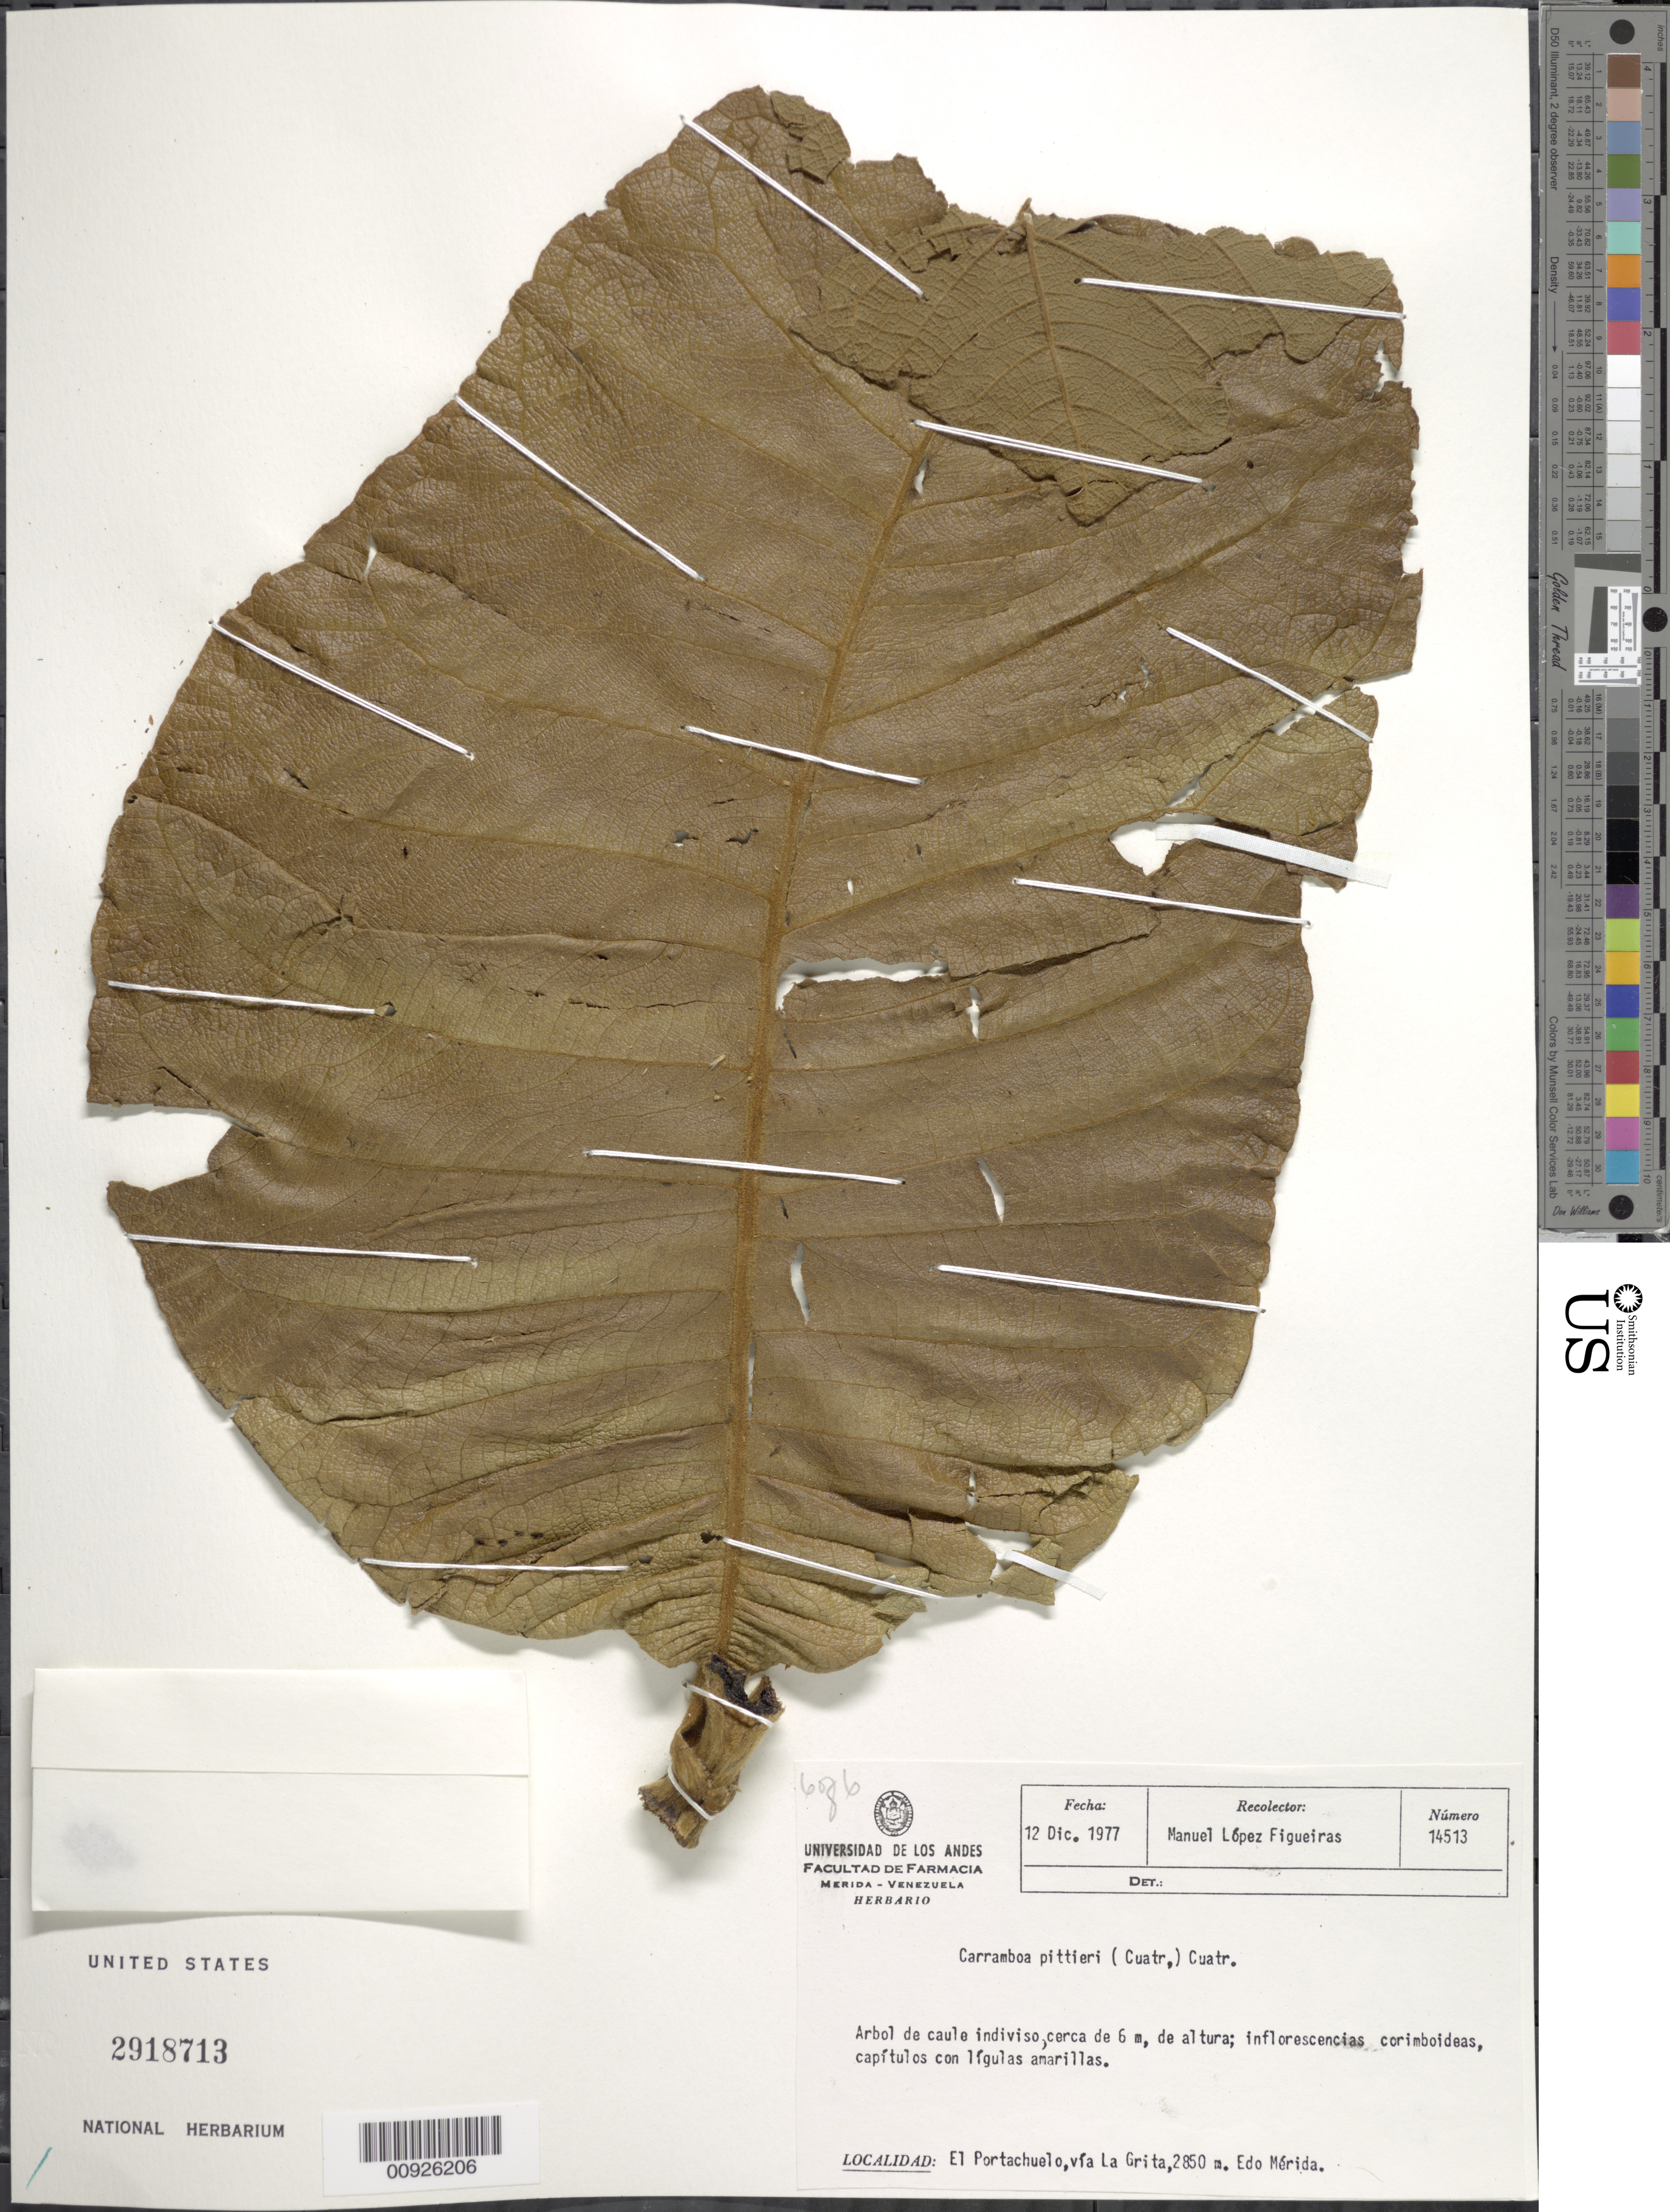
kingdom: Plantae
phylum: Tracheophyta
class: Magnoliopsida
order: Asterales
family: Asteraceae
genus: Carramboa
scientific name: Carramboa badilloi var. pittieri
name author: (Cuatrec.) Cuatrec.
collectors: M. López Figueiras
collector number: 14513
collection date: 1977-12-12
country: Venezuela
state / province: Mérida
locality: El Portachuelo, via La Grita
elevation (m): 2850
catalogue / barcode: US 2918713